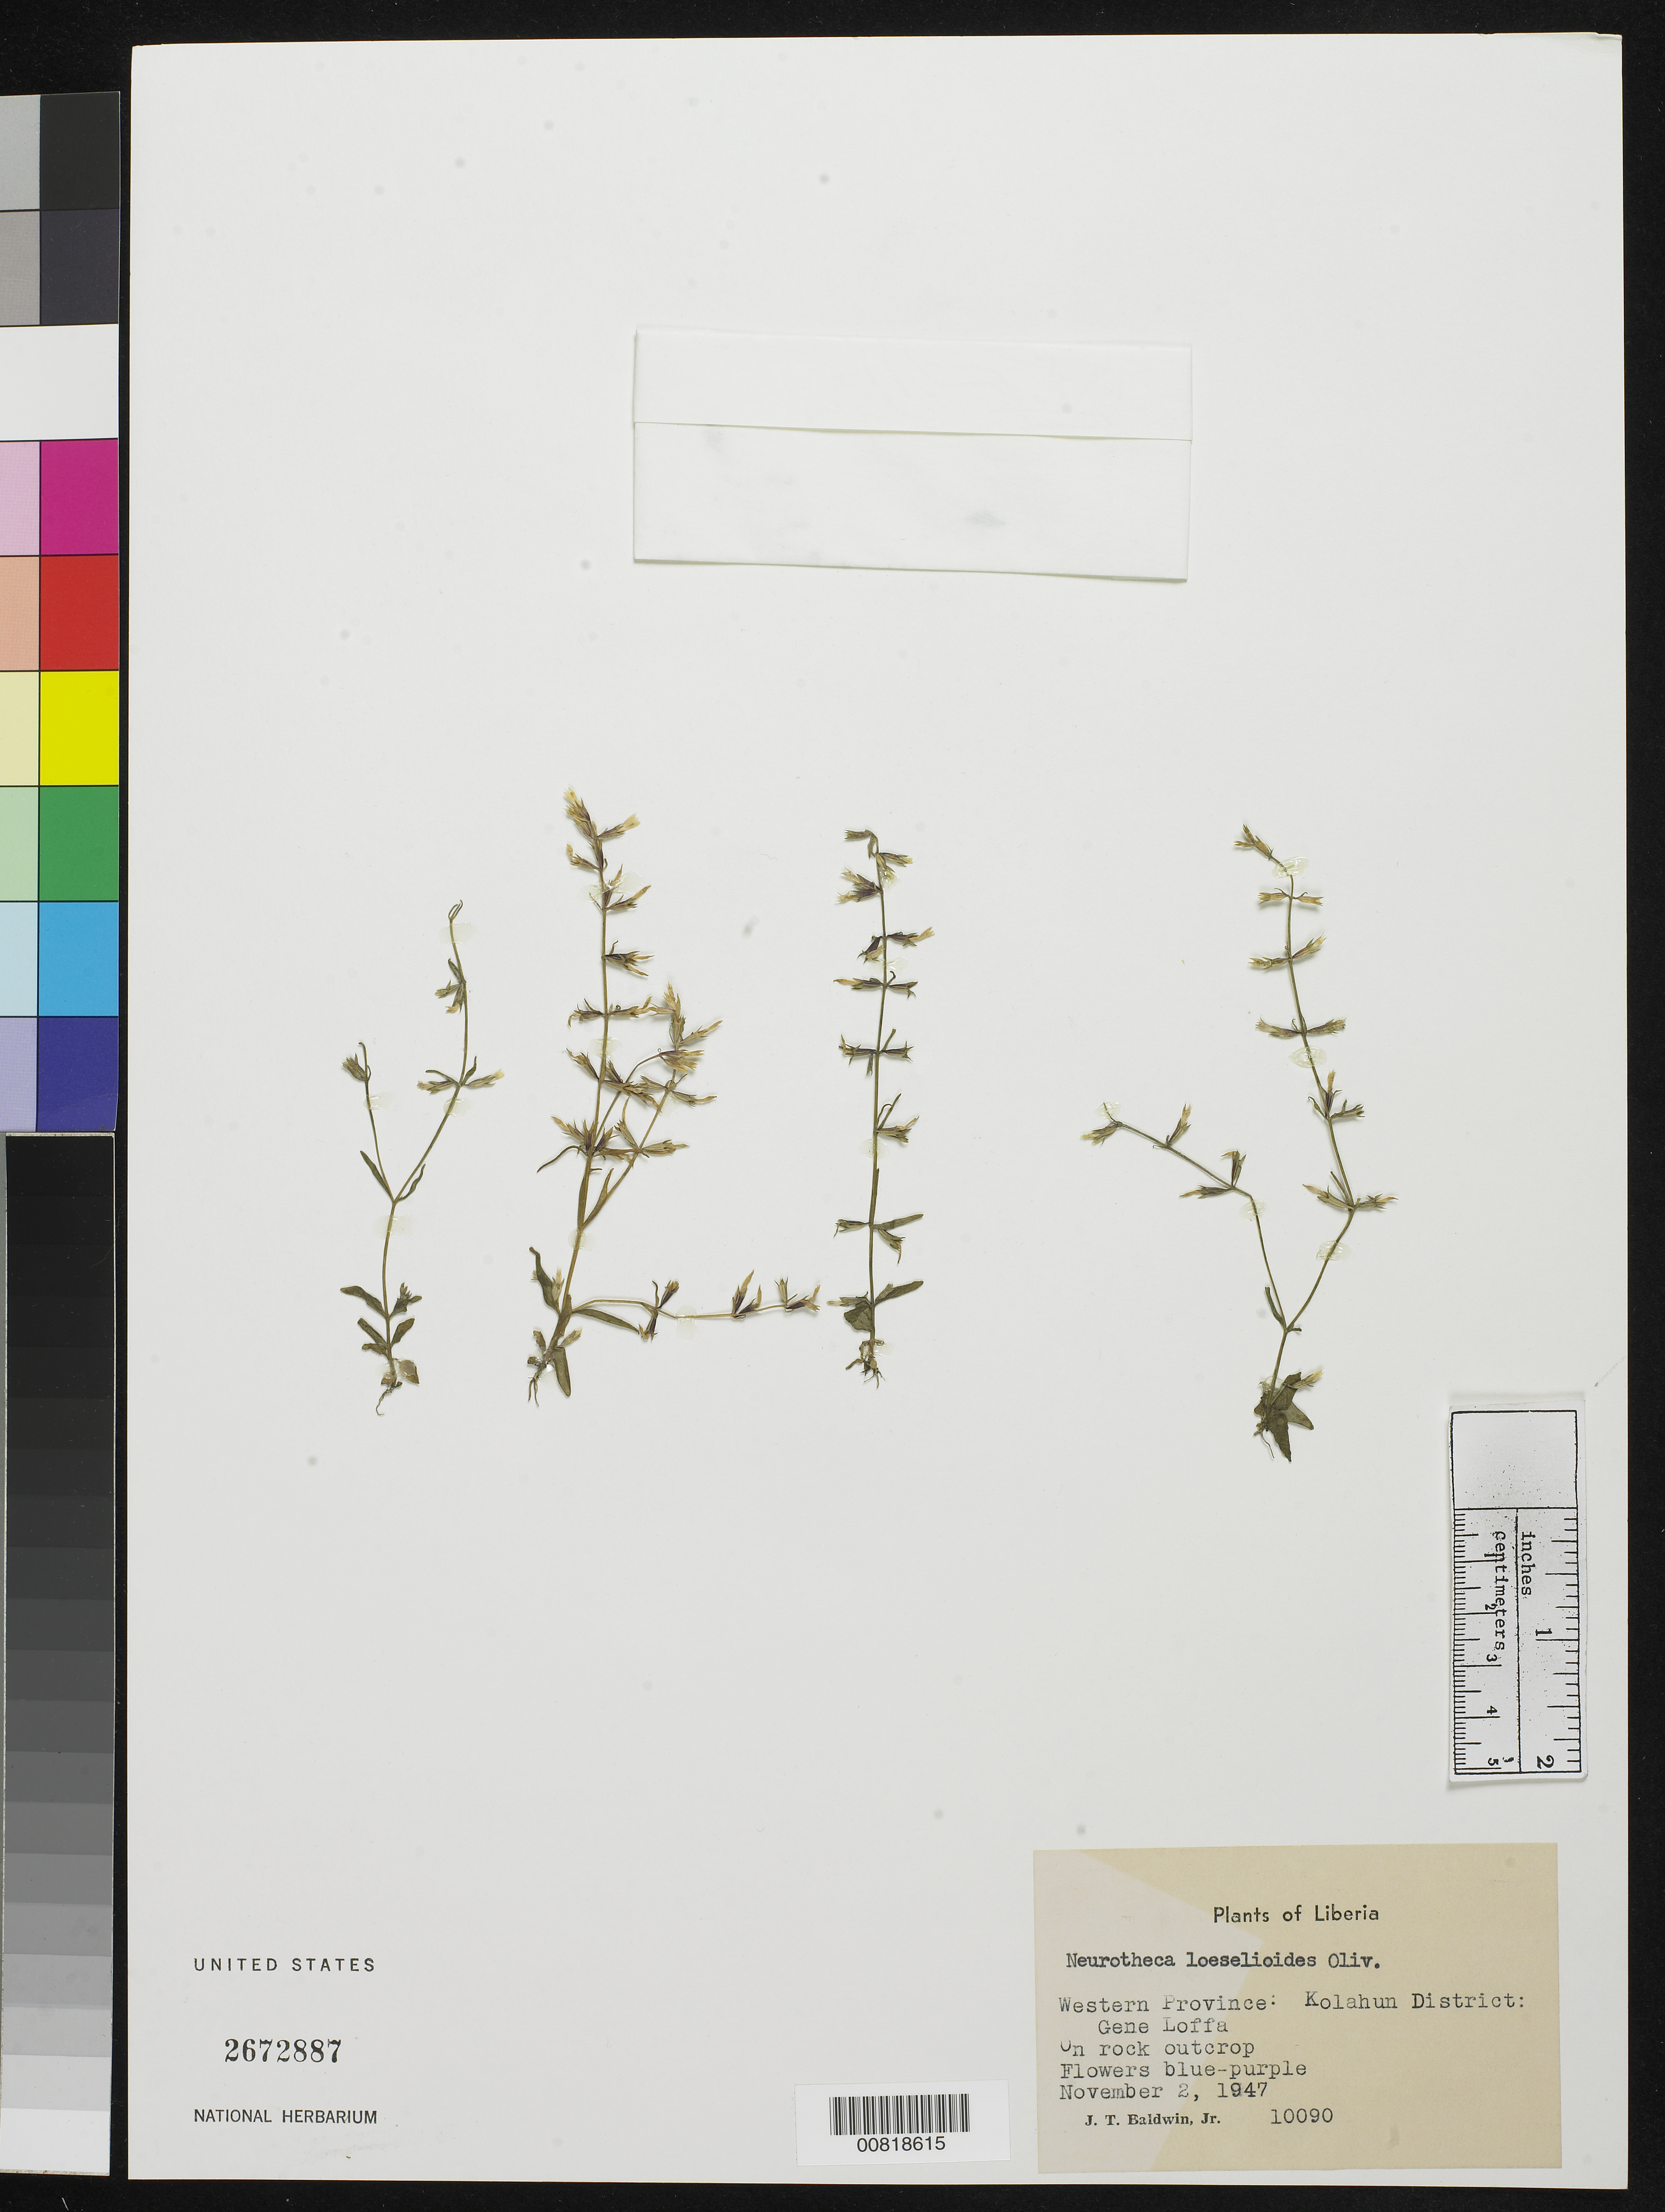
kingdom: Plantae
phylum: Tracheophyta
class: Magnoliopsida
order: Gentianales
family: Gentianaceae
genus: Neurotheca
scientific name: Neurotheca loeselioides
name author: Oliv.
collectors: J. T. Baldwin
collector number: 10090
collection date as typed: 2 Nov 1947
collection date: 1947-11-02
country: Liberia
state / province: Lofa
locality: Western Province: Kolahun District, Gene Loffa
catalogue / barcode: US 2672887